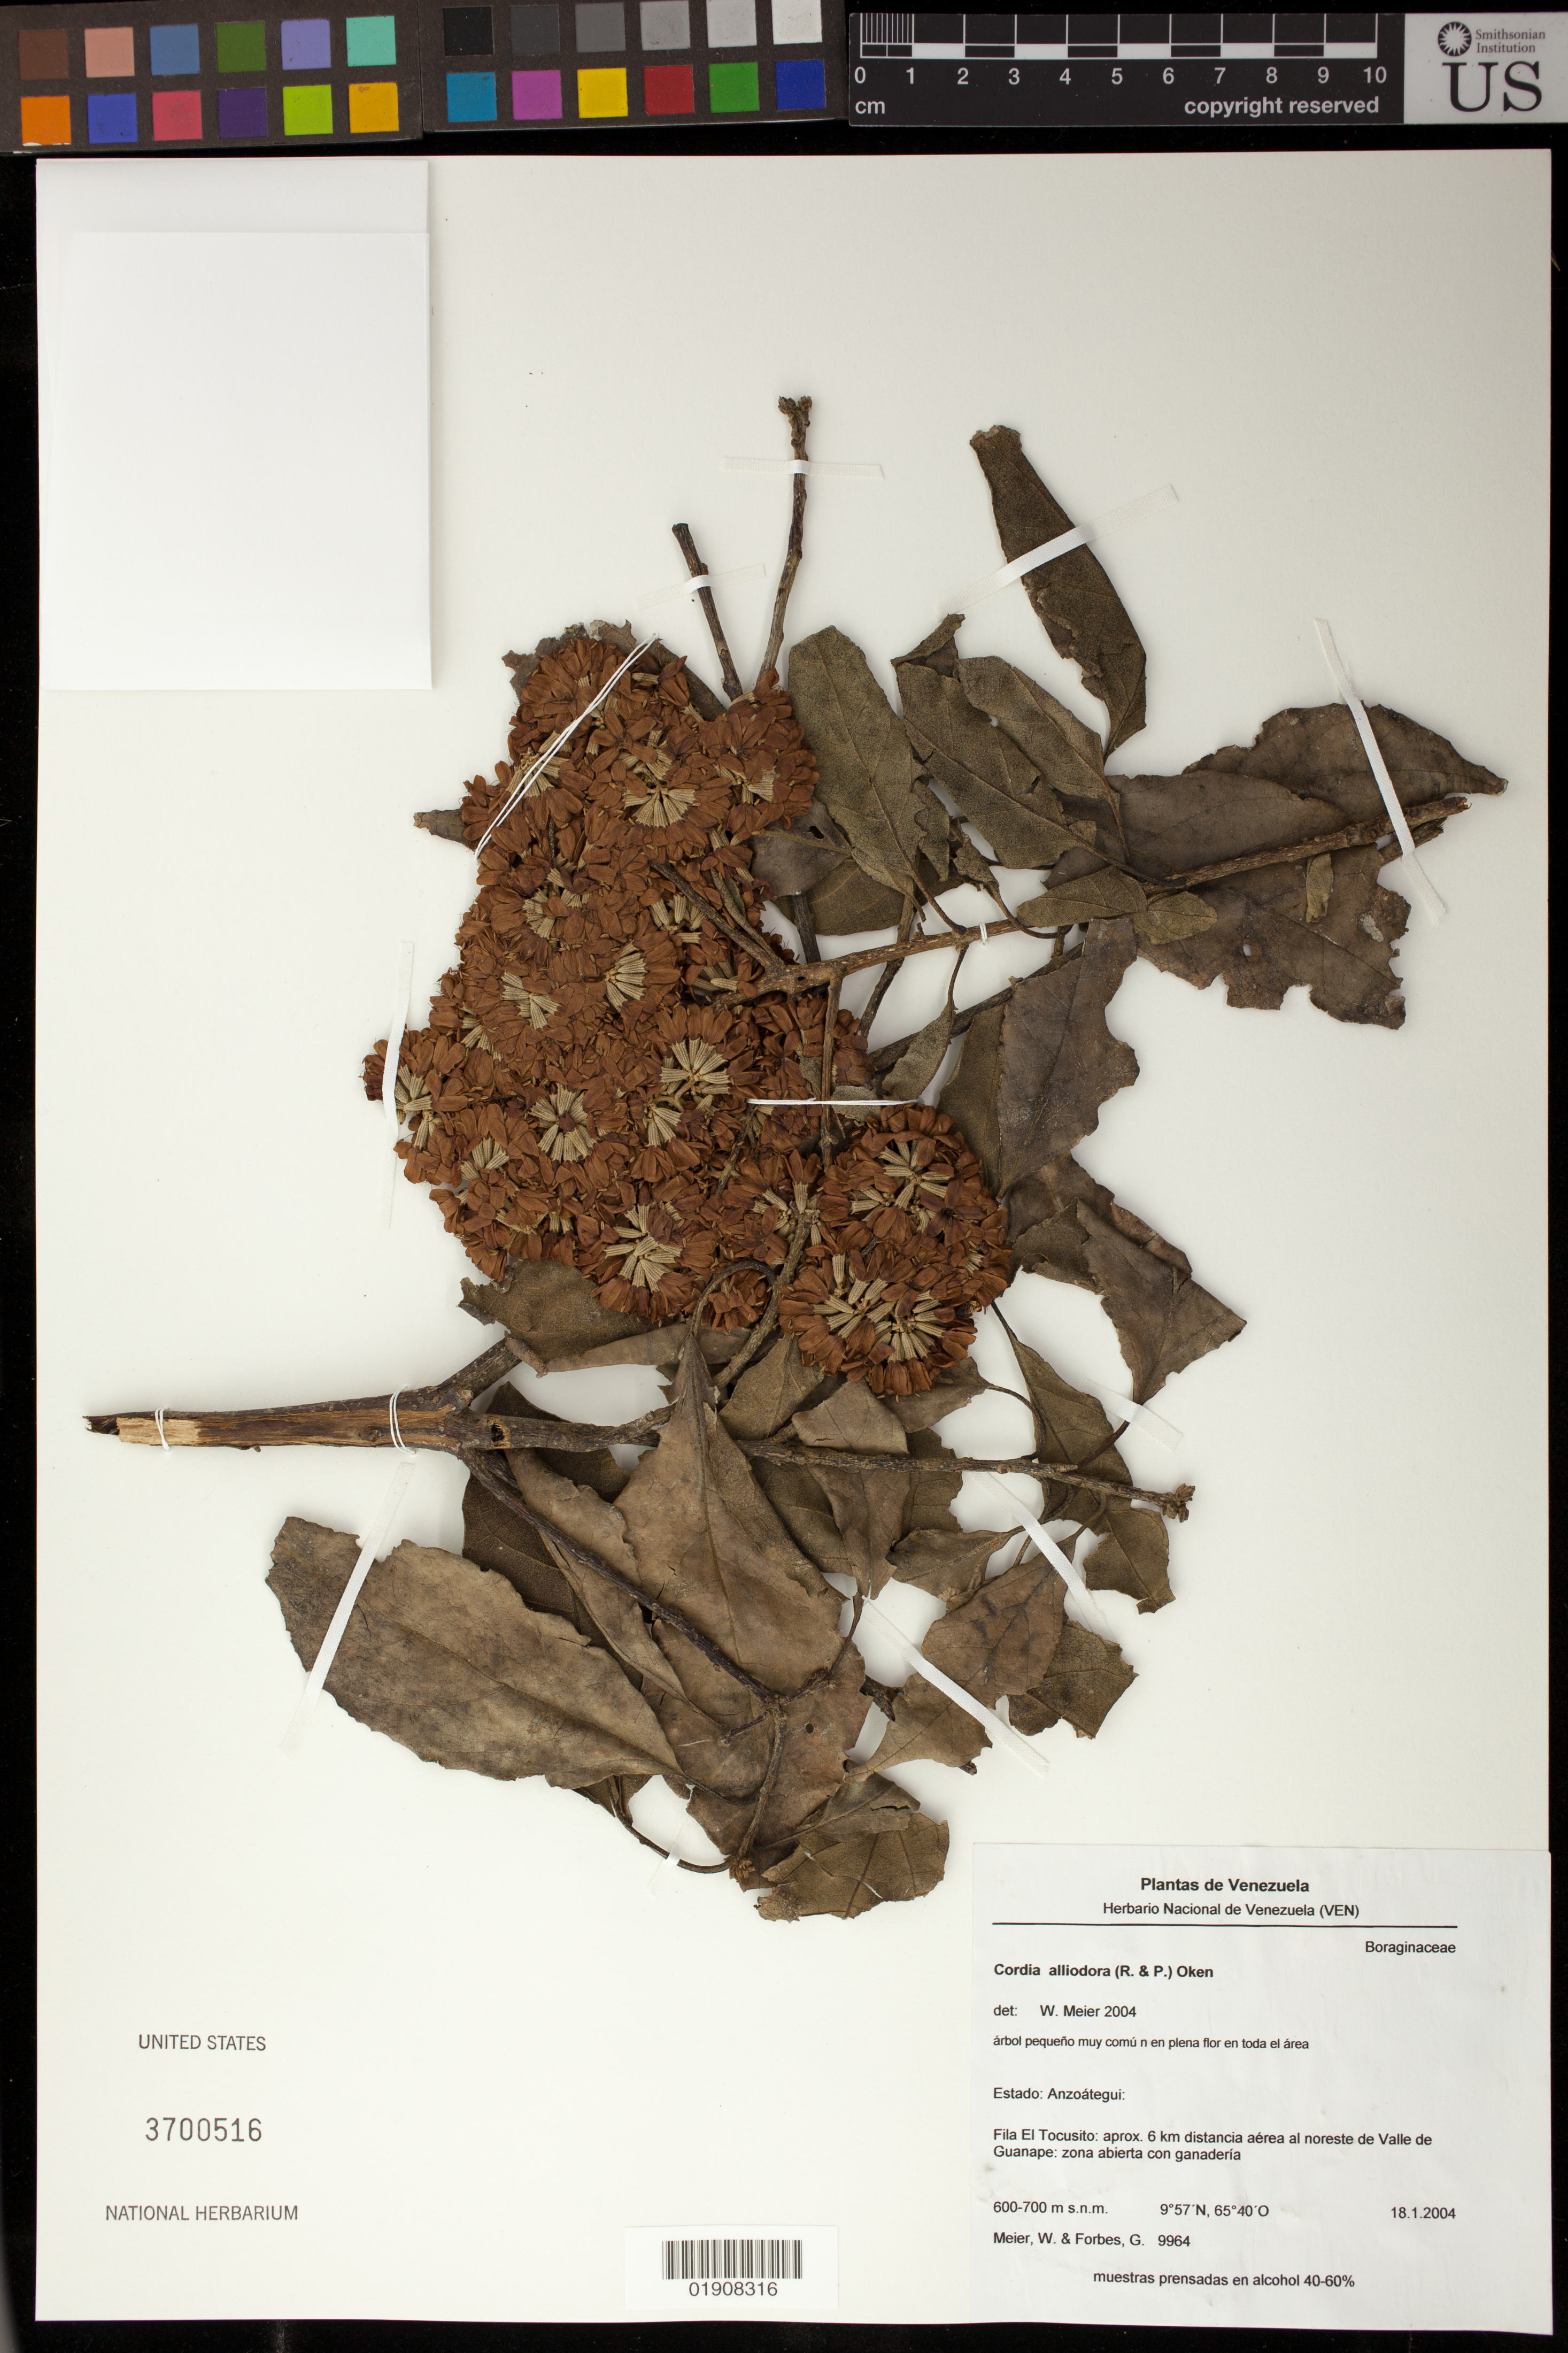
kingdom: Plantae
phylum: Tracheophyta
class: Magnoliopsida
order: Boraginales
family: Cordiaceae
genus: Cordia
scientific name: Cordia alliodora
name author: (Ruiz & Pav.) Oken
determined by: Meier, Winfried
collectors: W. Meier & G. Forbes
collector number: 9964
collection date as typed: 18 Jan 2004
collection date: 2004-01-18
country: Venezuela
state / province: Anzoategui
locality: Fila El Tocusito: aprox. 6 km distancia aérea al noreste de Valle de Guanape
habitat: zona abierta con ganaderia.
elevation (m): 600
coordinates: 9 57 N, 65 40 O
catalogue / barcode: US 3700516